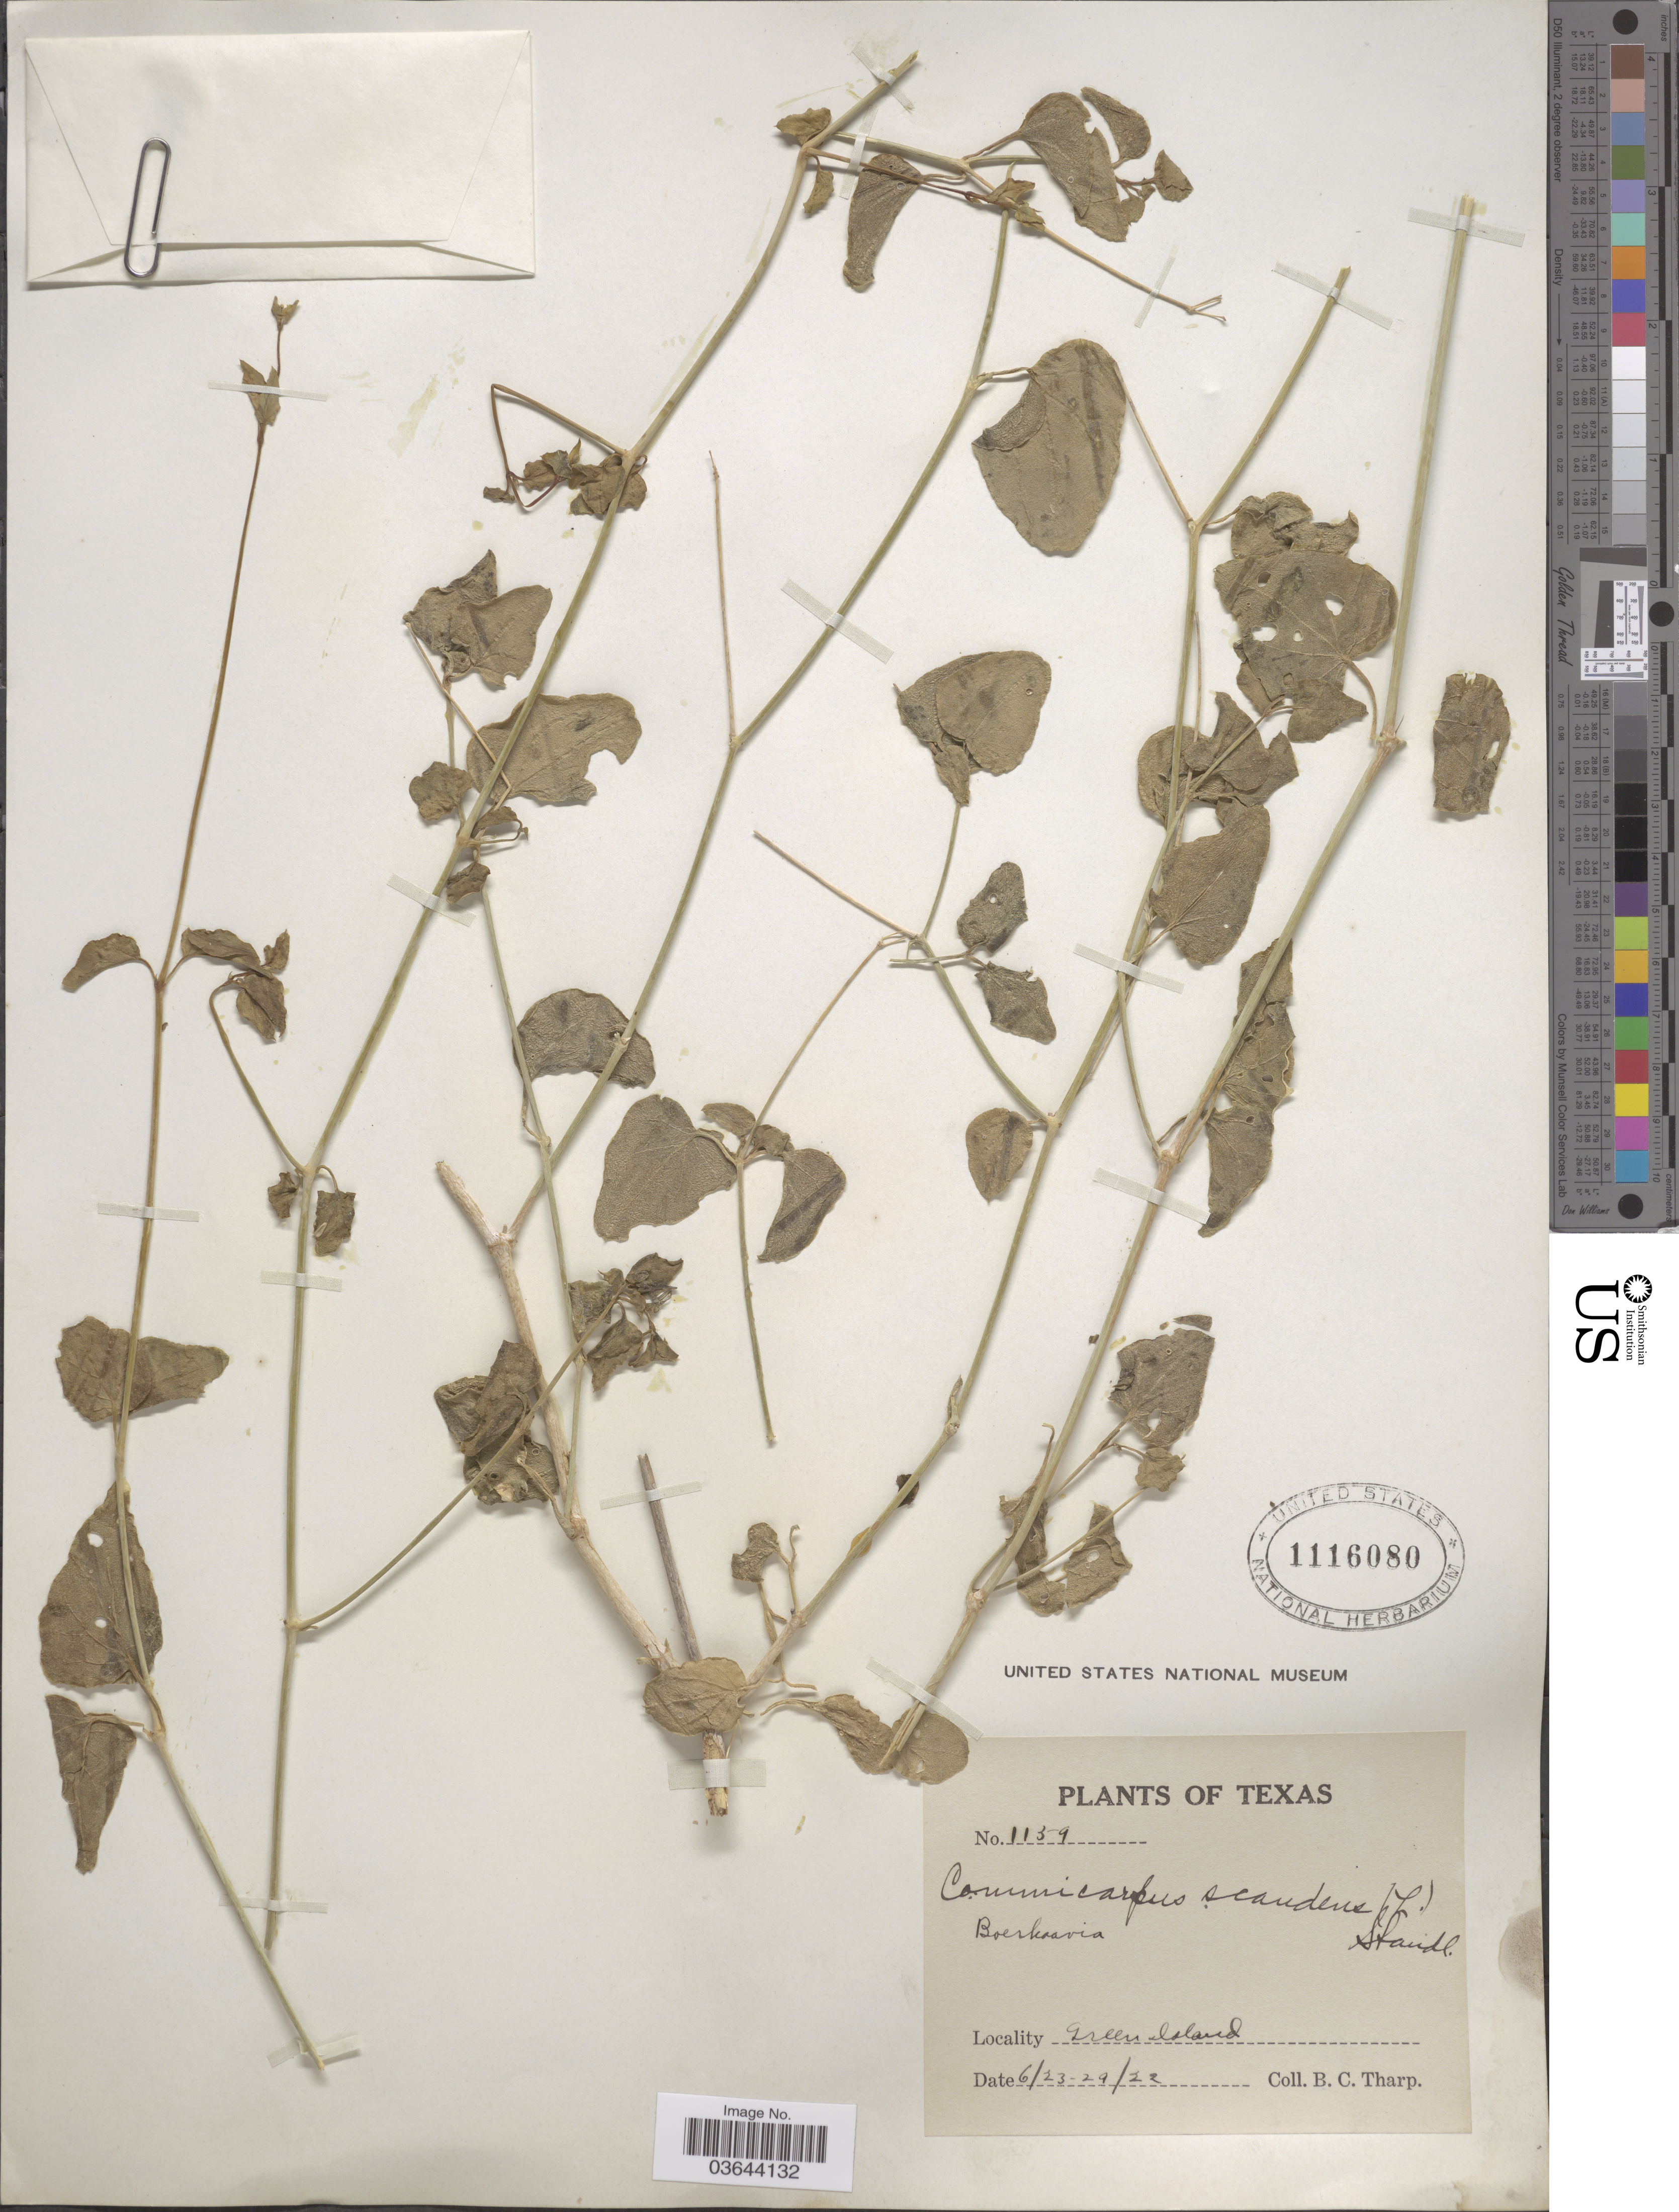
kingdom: Plantae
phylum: Tracheophyta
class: Magnoliopsida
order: Caryophyllales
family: Nyctaginaceae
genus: Commicarpus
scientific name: Commicarpus scandens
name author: (L.) Standl.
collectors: B. C. Tharp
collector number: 1159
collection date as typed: Transcribed d/m/y: 23/6/22 to 29/6/22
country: United States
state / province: Texas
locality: Green Island.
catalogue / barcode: US 1116080